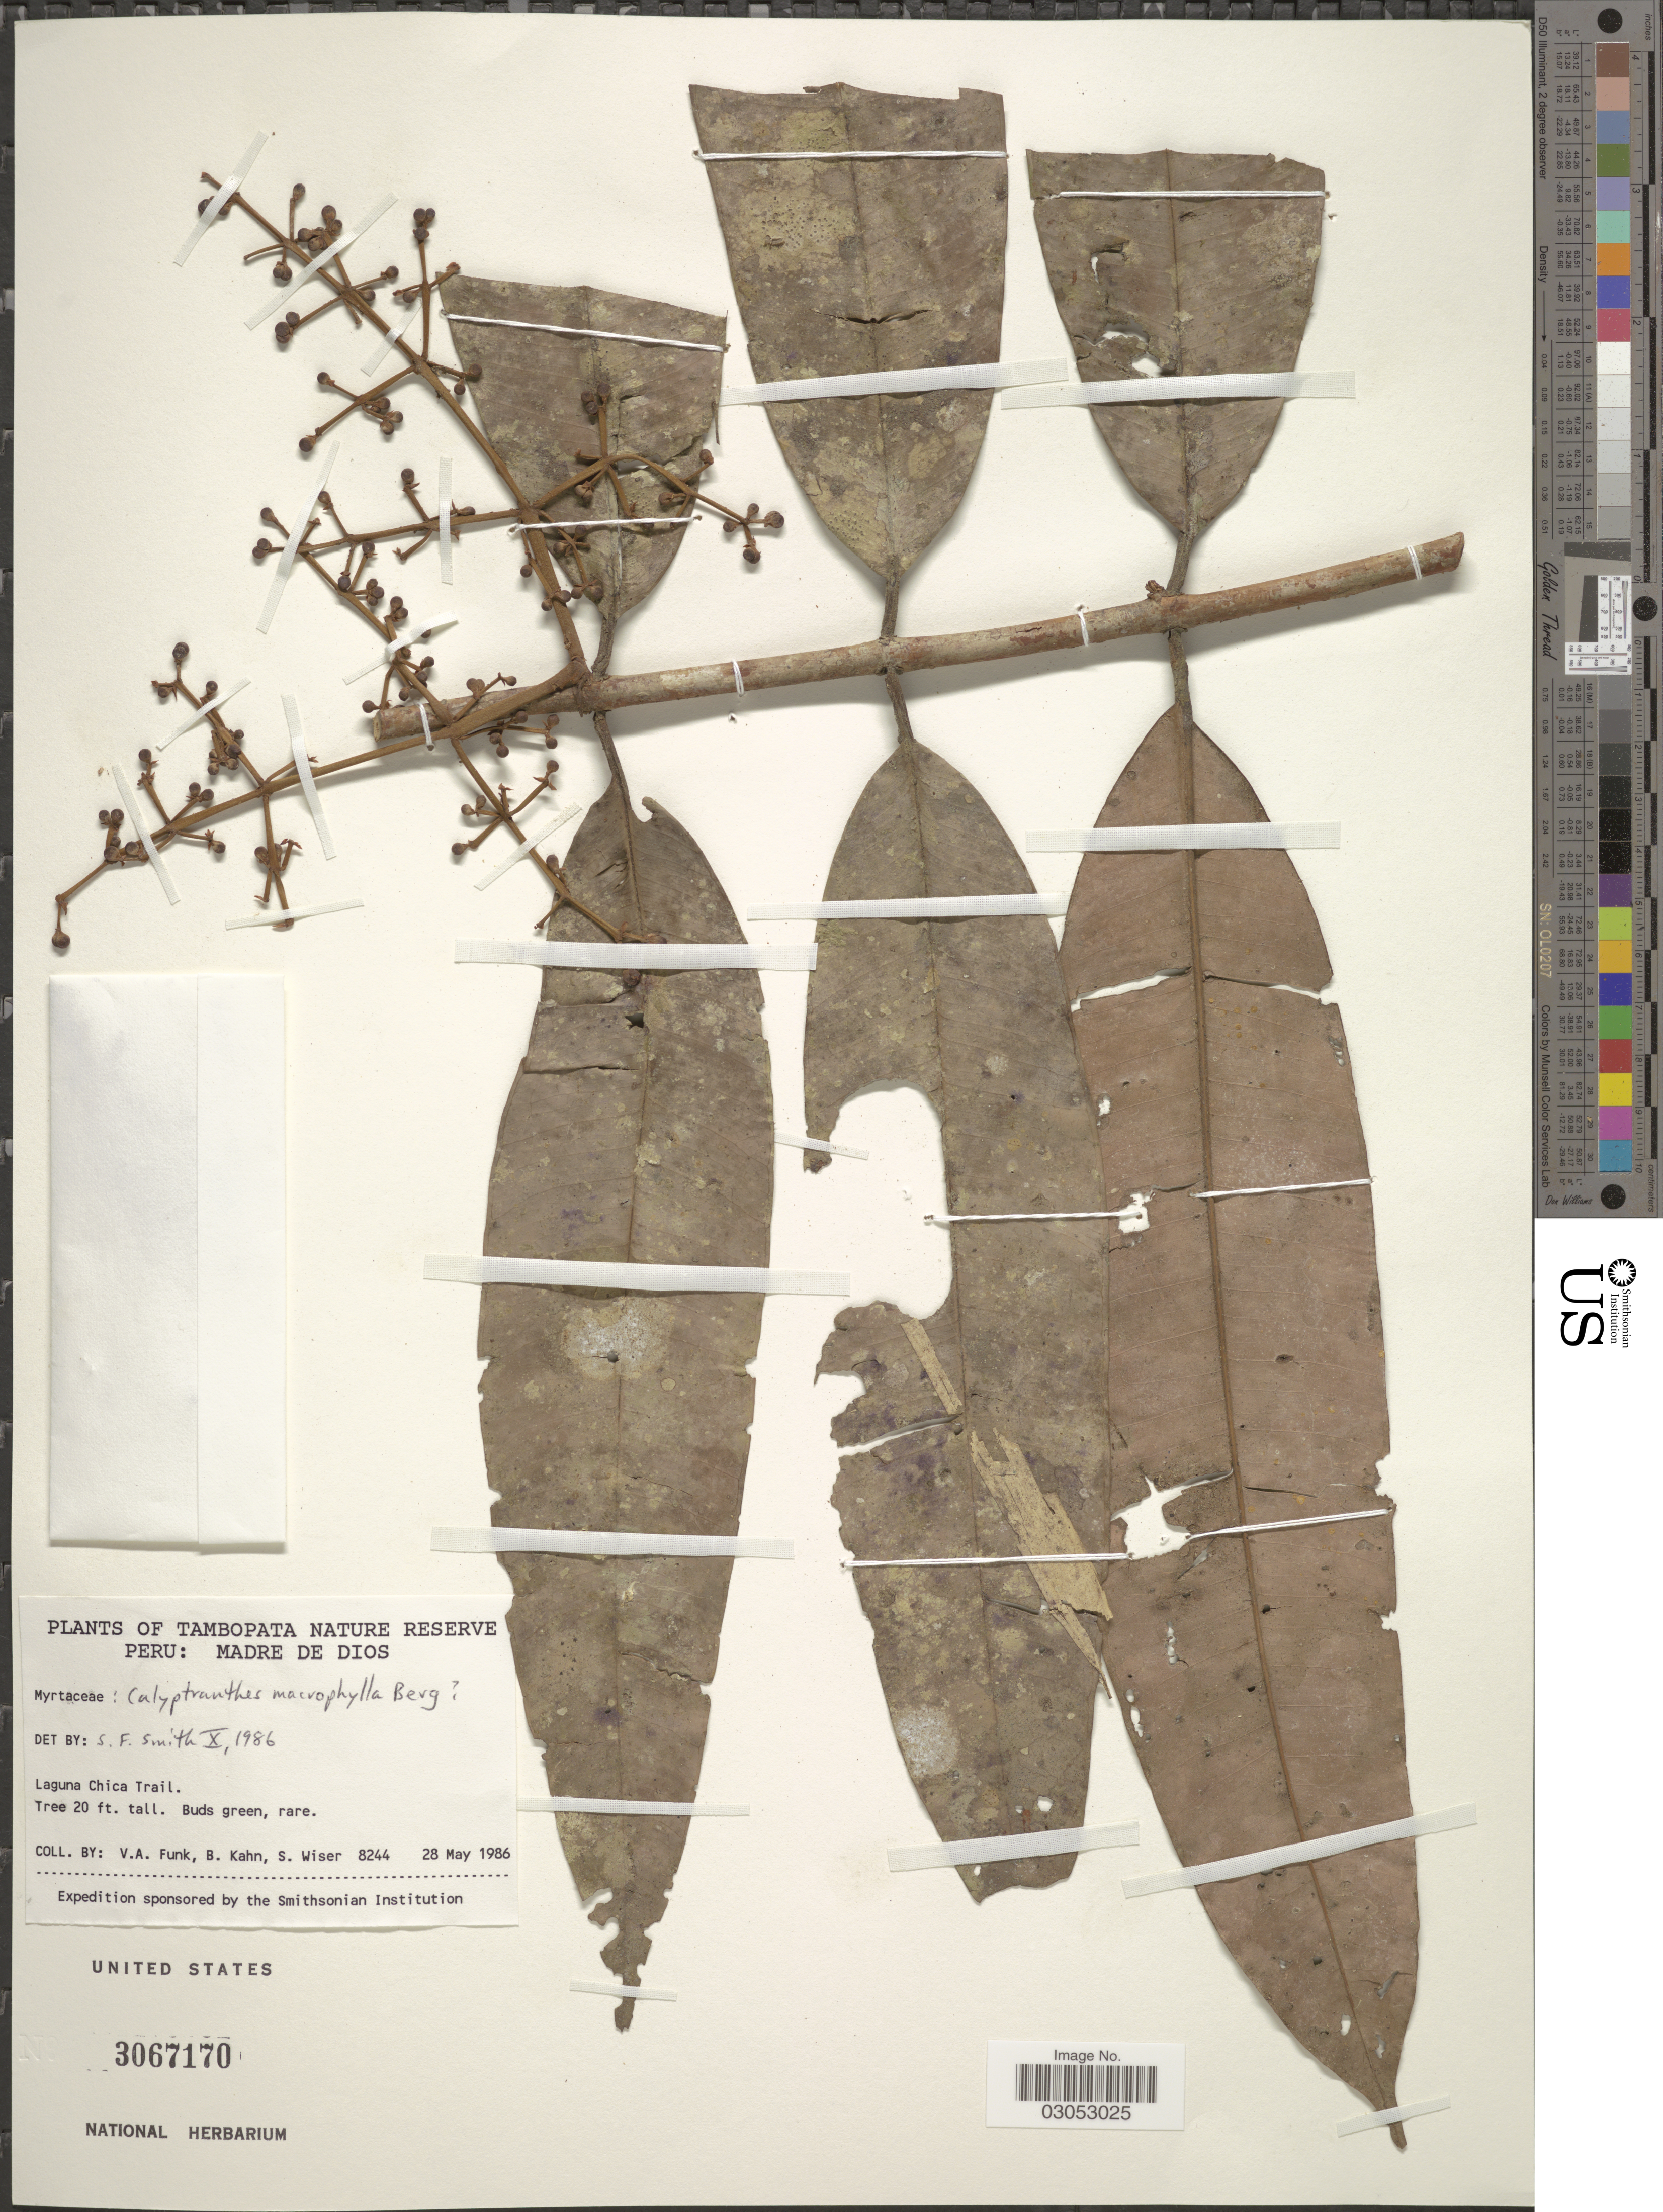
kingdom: Plantae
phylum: Tracheophyta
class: Magnoliopsida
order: Myrtales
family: Myrtaceae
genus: Myrcia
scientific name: Myrcia neospeciosa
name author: A.R. Lourenço & E. Lucas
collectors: V. Funk, B. Kahn & S. Wiser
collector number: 8244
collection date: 1986-05-28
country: Peru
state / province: Madre de Dios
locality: Tambopata Nature Reserve, Laguna Chica Trail.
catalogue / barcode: US 3067170